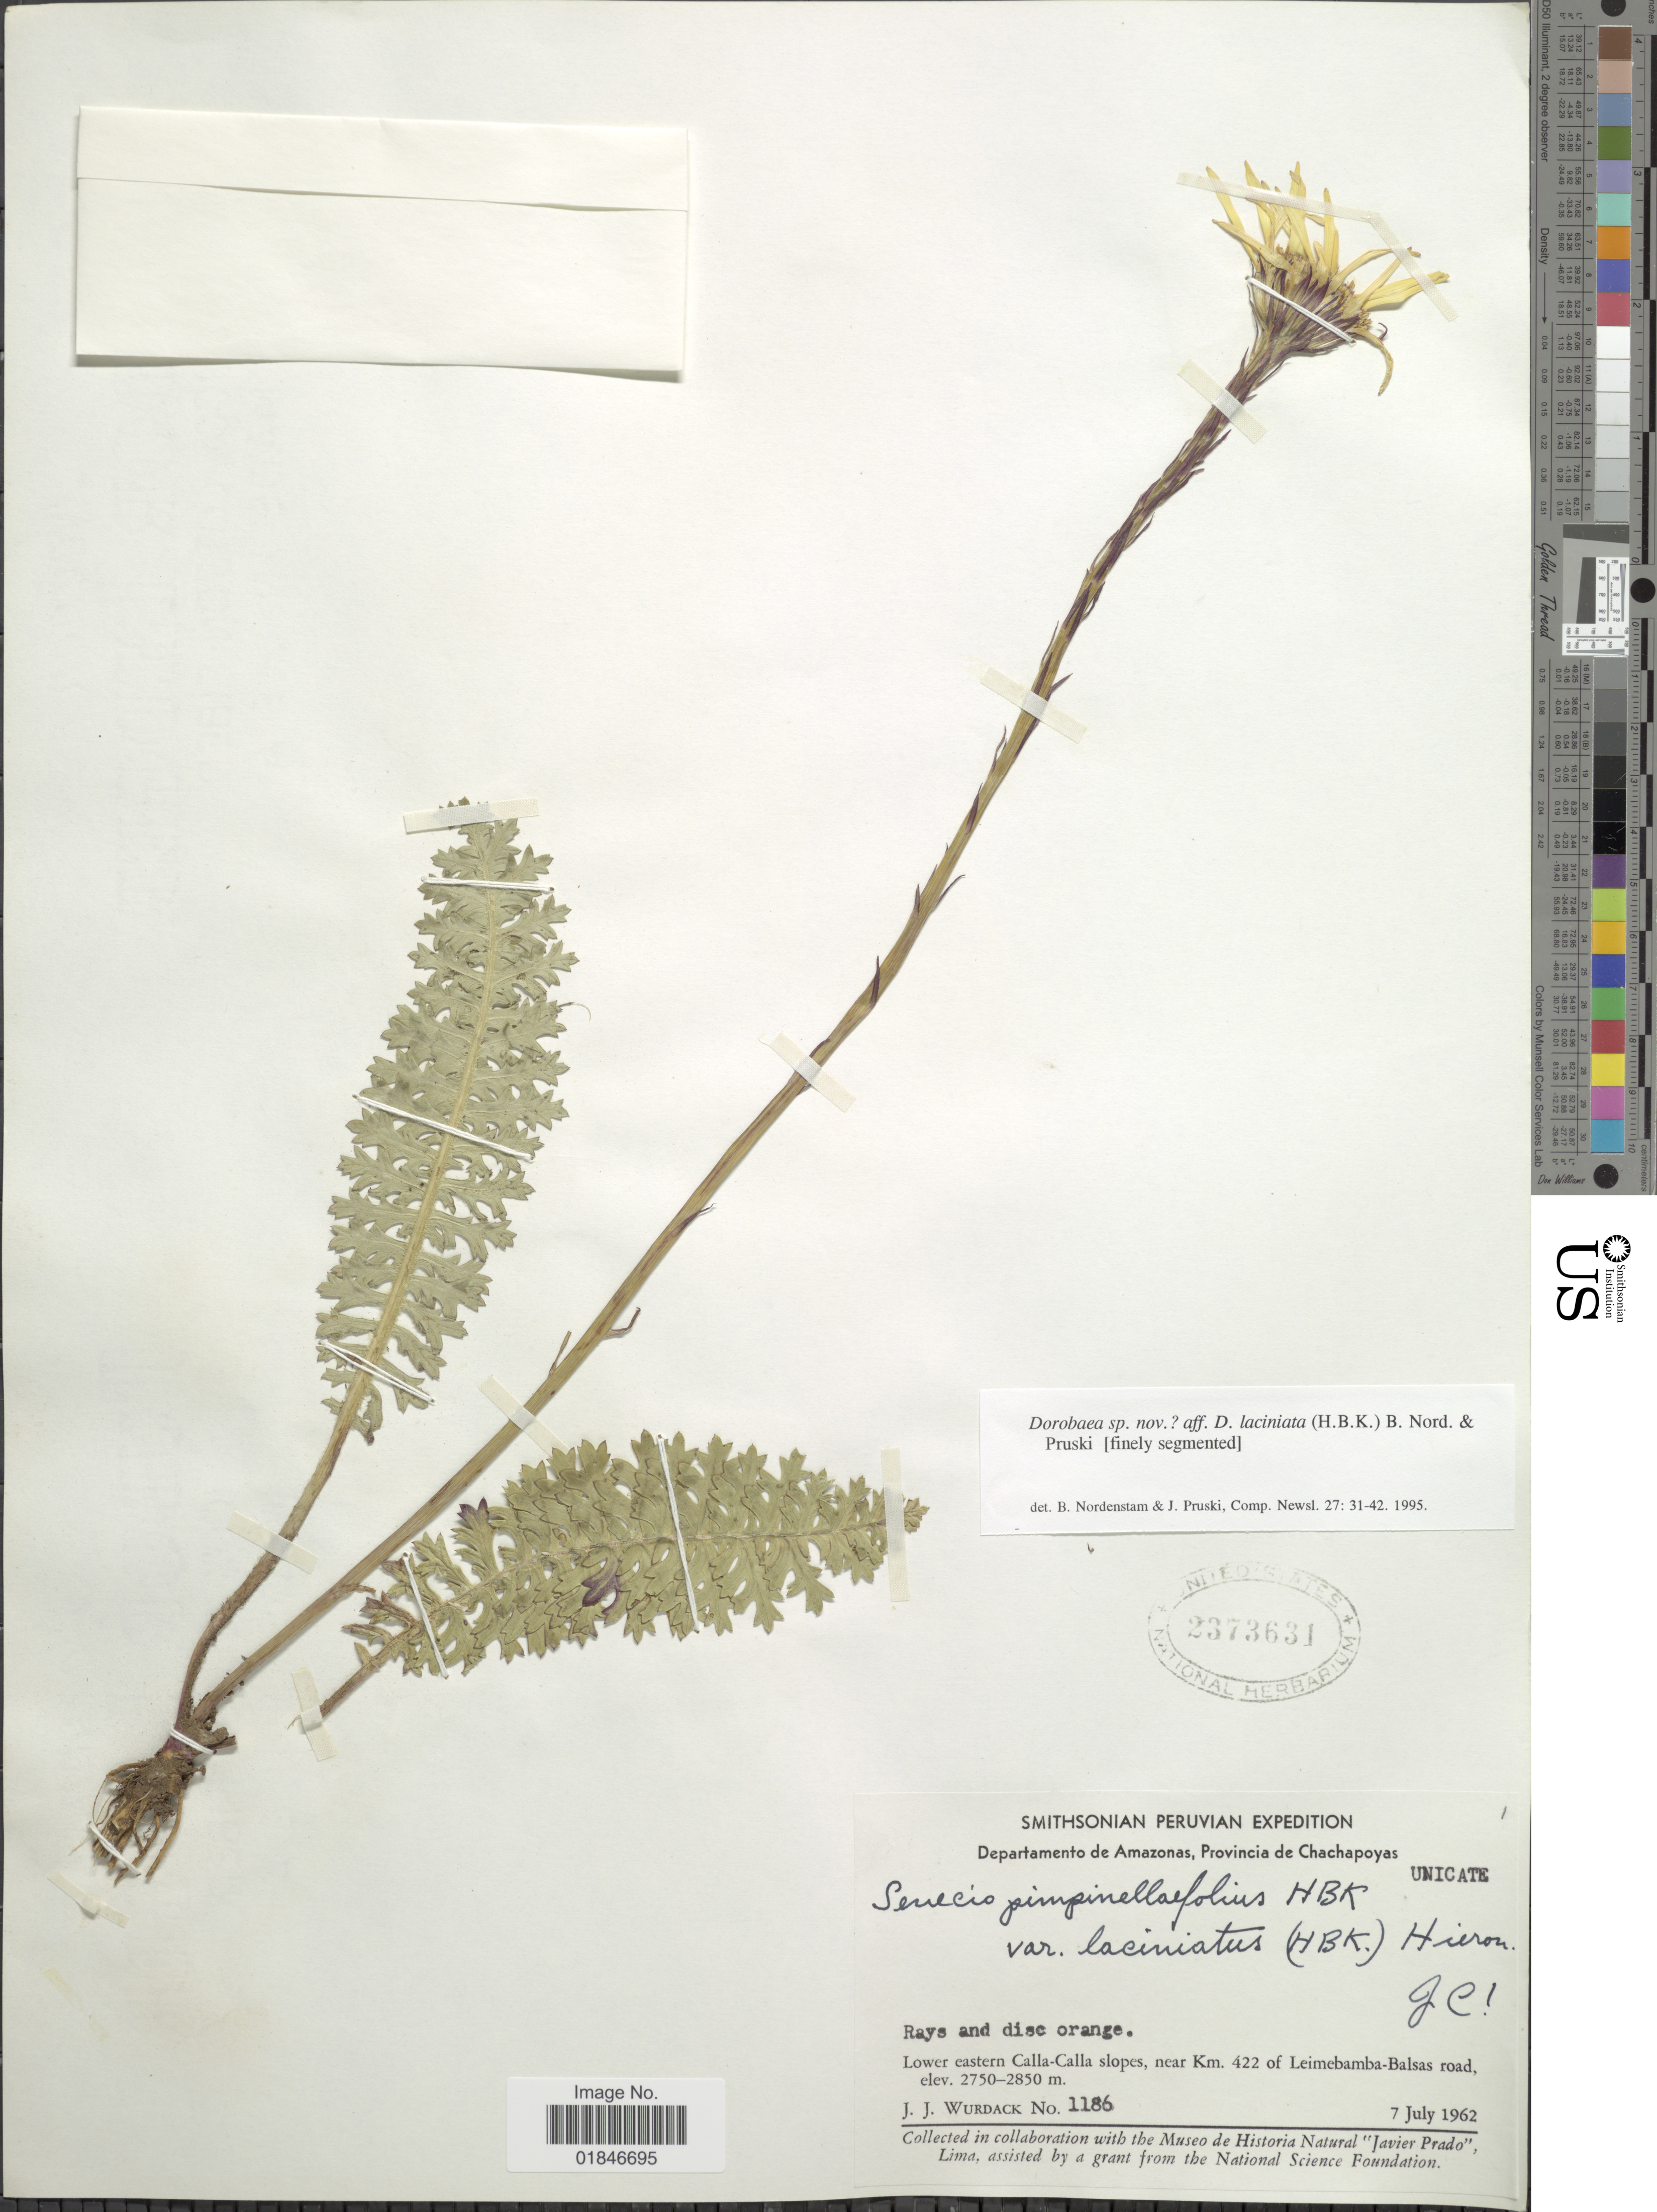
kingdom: Plantae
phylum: Tracheophyta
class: Magnoliopsida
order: Asterales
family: Asteraceae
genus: Dorobaea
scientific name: Dorobaea sp.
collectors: J. J. Wurdack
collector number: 1186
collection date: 1962-07-07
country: Peru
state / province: Amazonas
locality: Departamento de Amazonas, Provincia de Chachapoyas. Lower eastern Calla-Calla slopes, near Km. 422 of Leimebamba-Balsas road.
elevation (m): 2750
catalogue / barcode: US 2373631